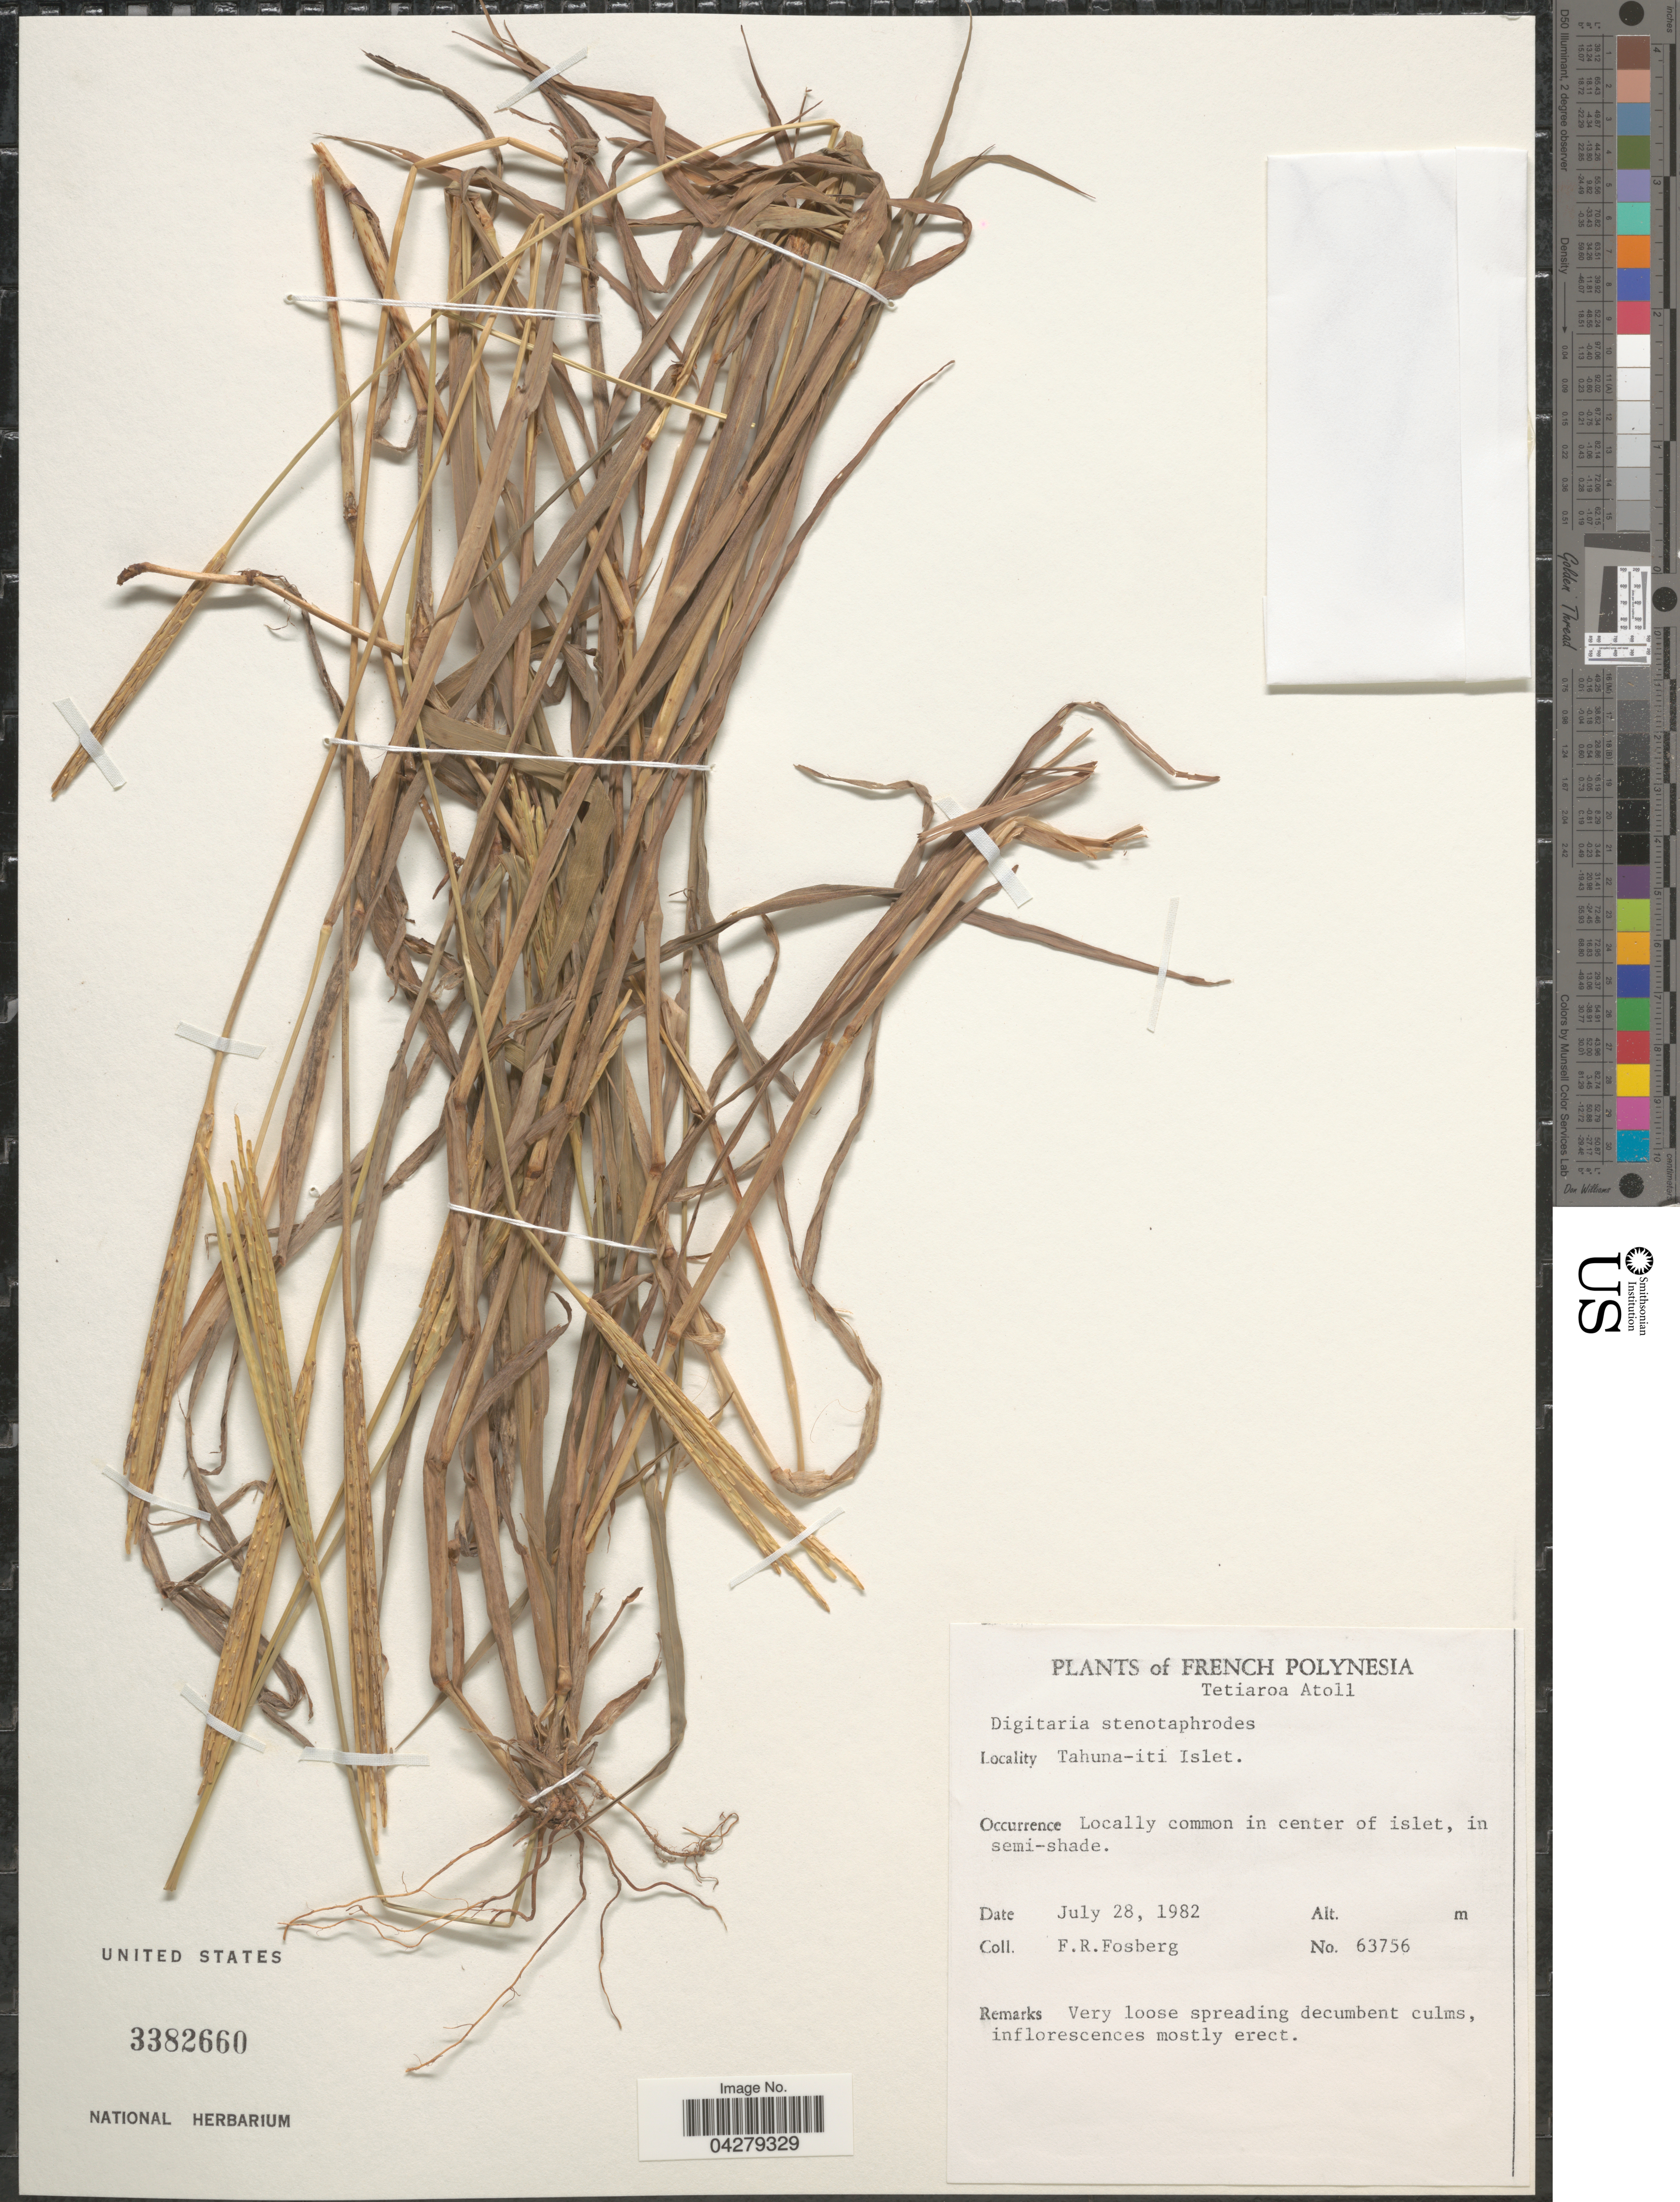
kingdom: Plantae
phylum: Tracheophyta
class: Liliopsida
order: Poales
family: Poaceae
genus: Digitaria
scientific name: Digitaria stenotaphrodes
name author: (Steud.) Stapf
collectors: F. R. Fosberg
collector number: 63756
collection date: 1982-07-28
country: French Polynesia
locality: Tetiaroa Atoll. Tahuna-iti Islet.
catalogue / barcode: US 3382660